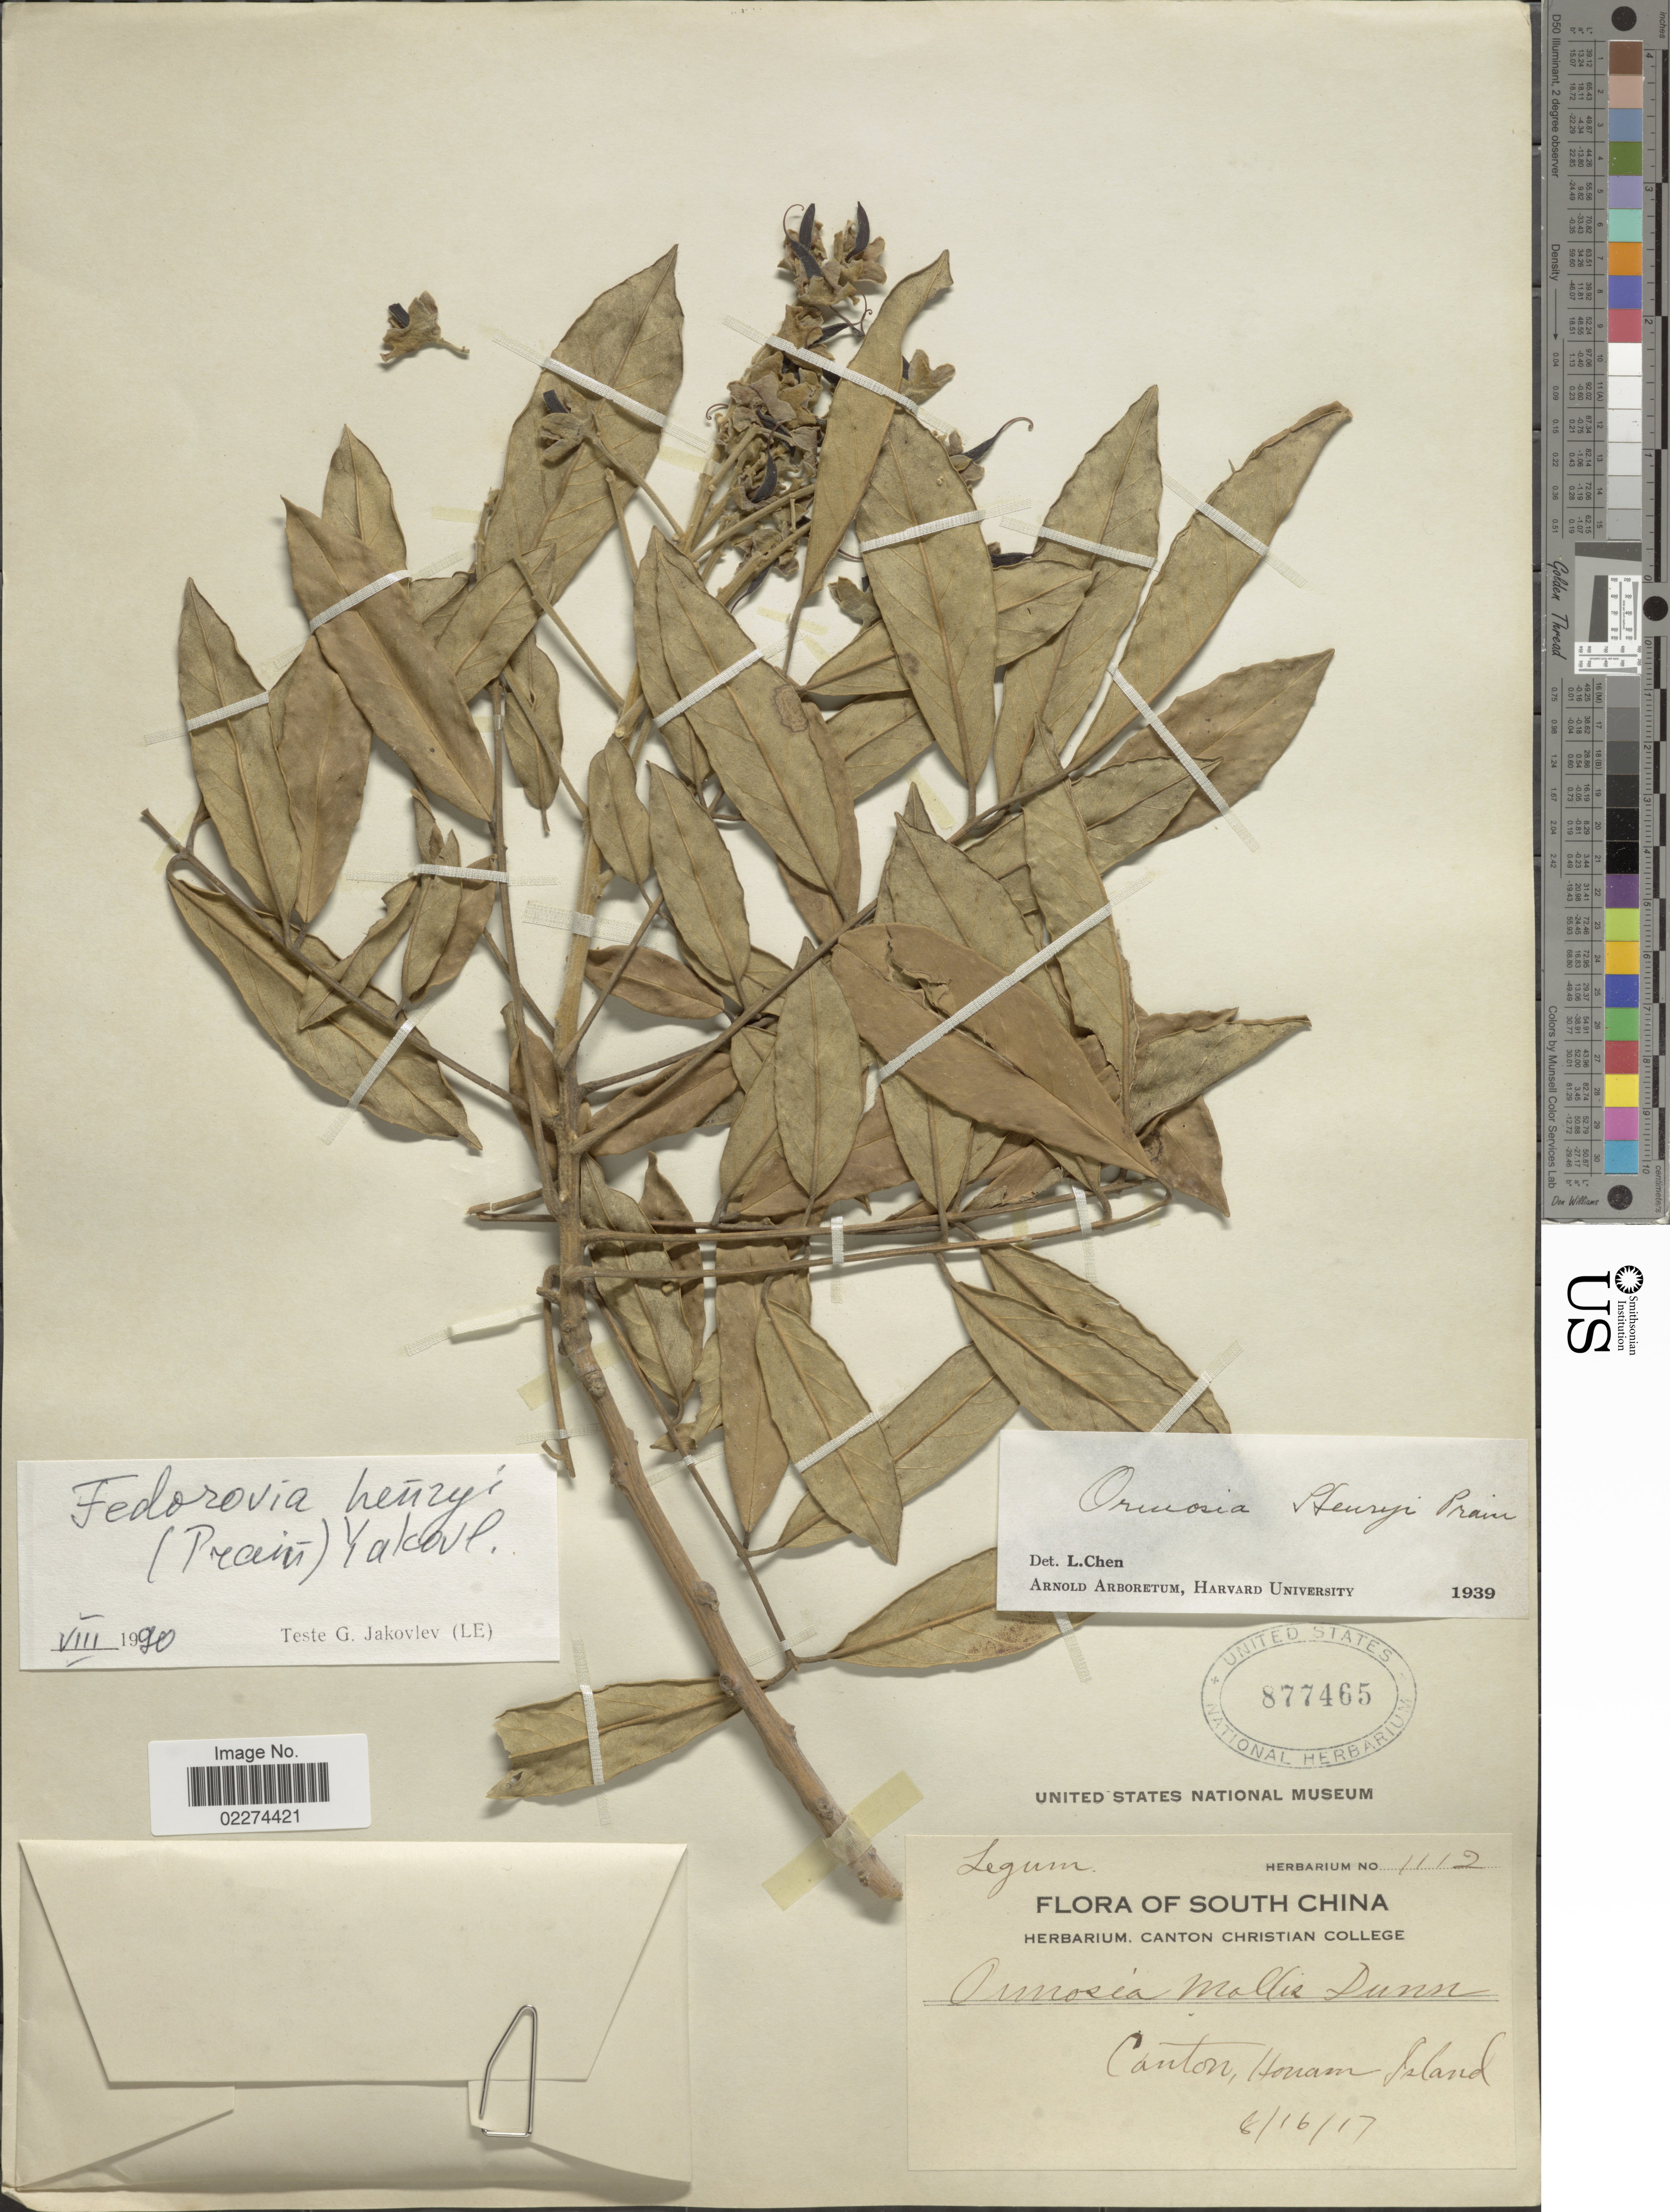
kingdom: Plantae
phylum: Tracheophyta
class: Magnoliopsida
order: Fabales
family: Fabaceae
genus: Ormosia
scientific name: Ormosia henryi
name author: Prain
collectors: ex herb. Canton Christian College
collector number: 1112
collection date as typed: Transcribed d/m/y: 16/8/17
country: China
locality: South China, Canton, Honam Island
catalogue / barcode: US 877465